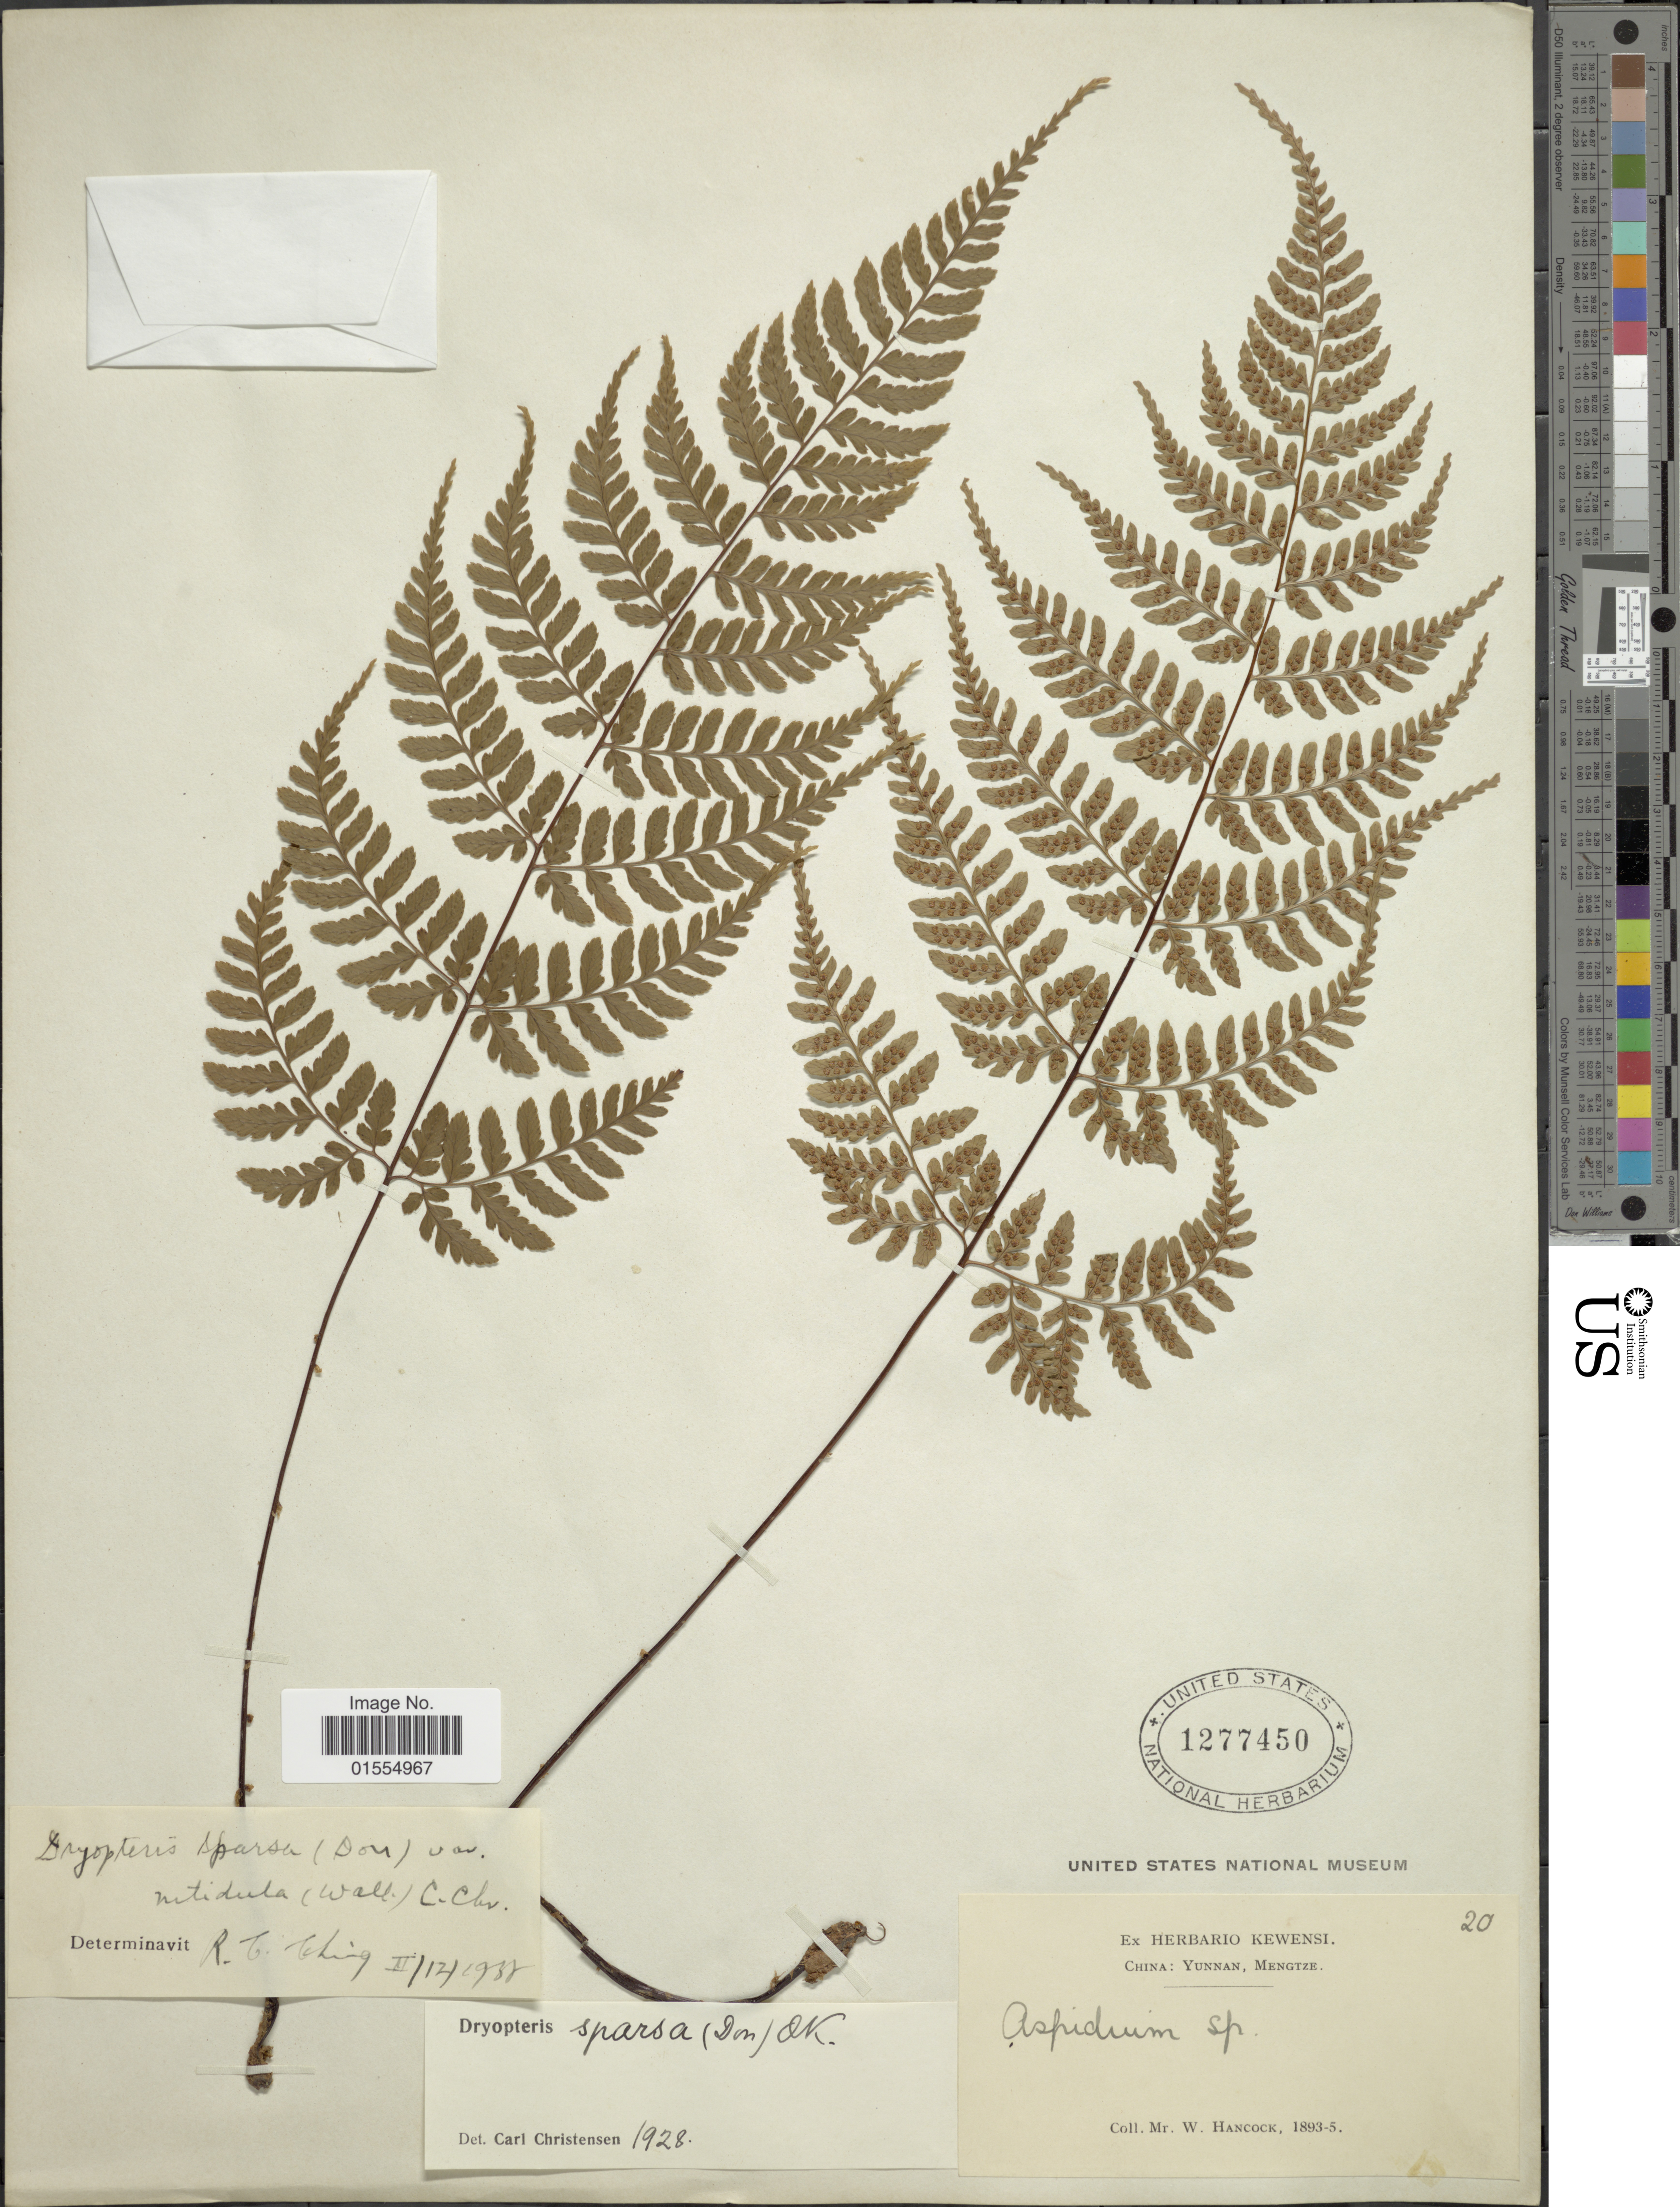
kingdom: Plantae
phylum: Tracheophyta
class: Polypodiopsida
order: Polypodiales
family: Dryopteridaceae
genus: Dryopteris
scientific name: Dryopteris sparsa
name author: (D. Don) Kuntze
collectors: W. Hancock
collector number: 20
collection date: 1893/1895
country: China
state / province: Yunnan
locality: China: Yunnan, Mengtze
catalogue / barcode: US 1277450